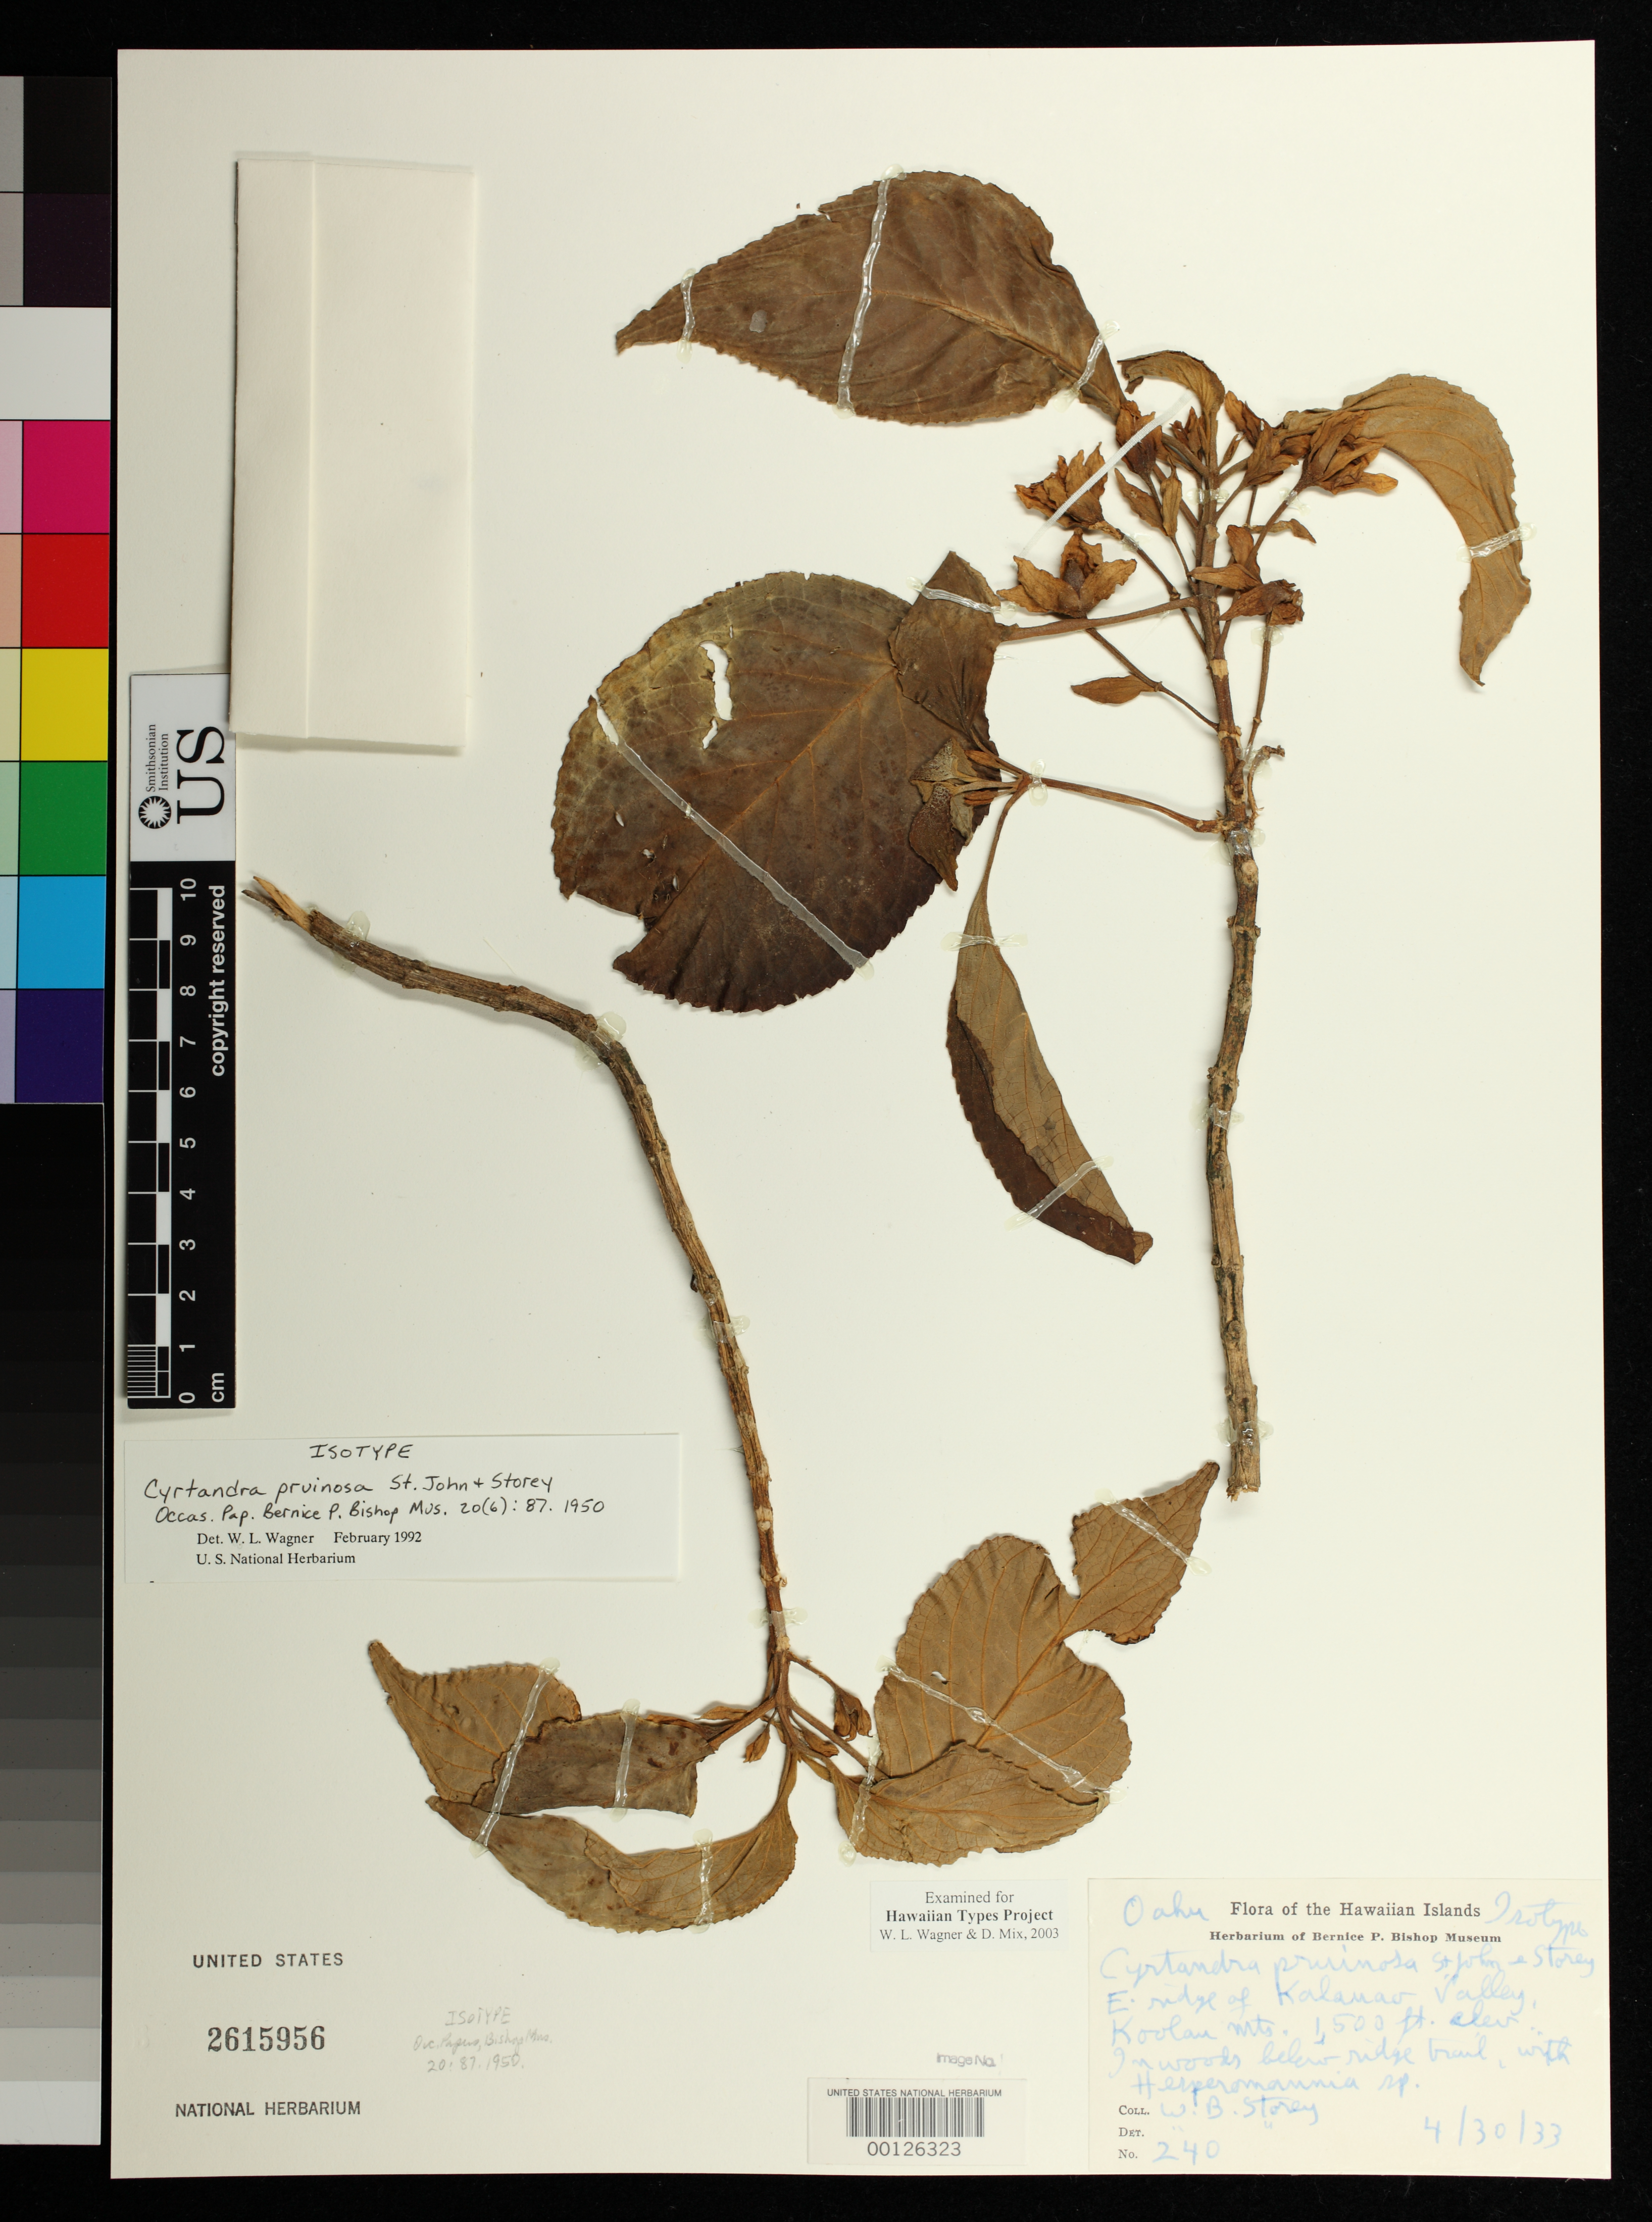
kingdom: Plantae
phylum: Tracheophyta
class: Magnoliopsida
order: Lamiales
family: Gesneriaceae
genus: Cyrtandra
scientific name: Cyrtandra pruinosa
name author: H. St. John & Storey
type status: Isotype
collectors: W. Storey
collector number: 240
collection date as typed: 30 Apr 1933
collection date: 1933-04-30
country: United States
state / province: Hawaii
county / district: Honolulu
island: Oahu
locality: E ridge of Kalanao Valley, Koolau Mts.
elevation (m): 457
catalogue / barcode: US 2615956